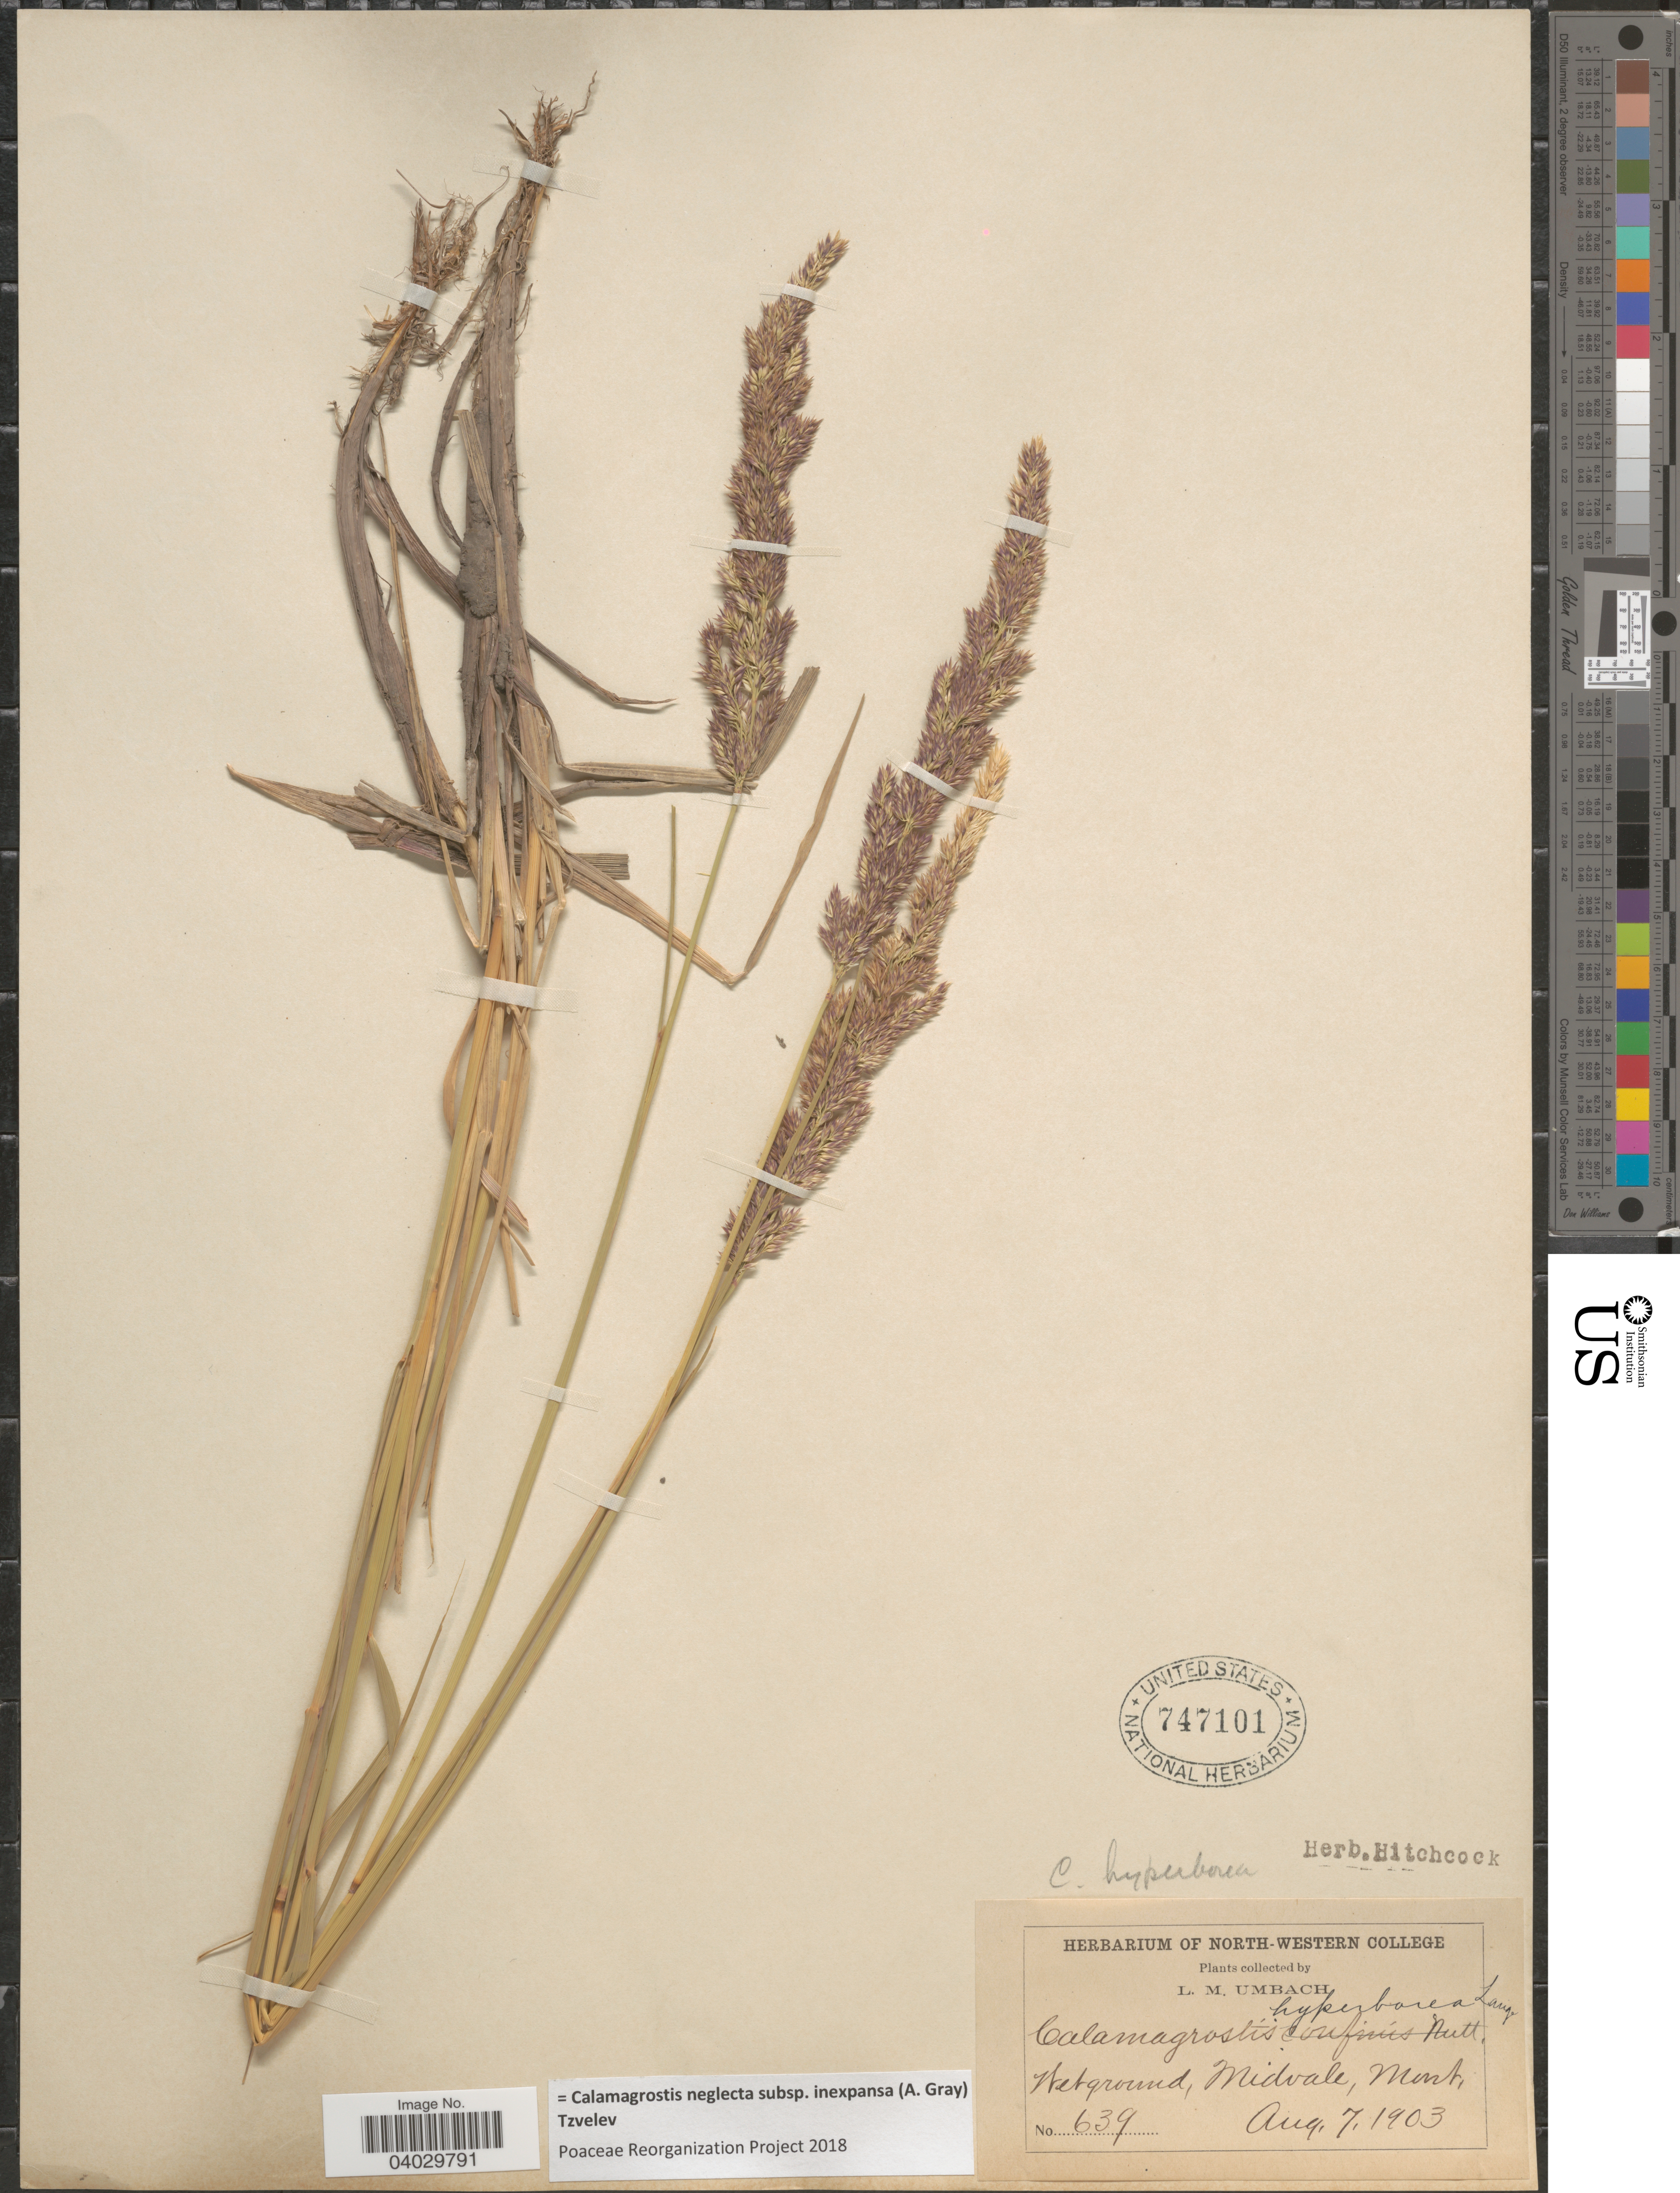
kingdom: Plantae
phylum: Tracheophyta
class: Liliopsida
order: Poales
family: Poaceae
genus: Calamagrostis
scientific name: Calamagrostis neglecta subsp. inexpansa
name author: (A. Gray) Tzvelev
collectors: L. M. Umbach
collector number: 639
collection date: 1903-08-07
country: United States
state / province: Montana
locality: Wet ground, Midvale.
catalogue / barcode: US 747101